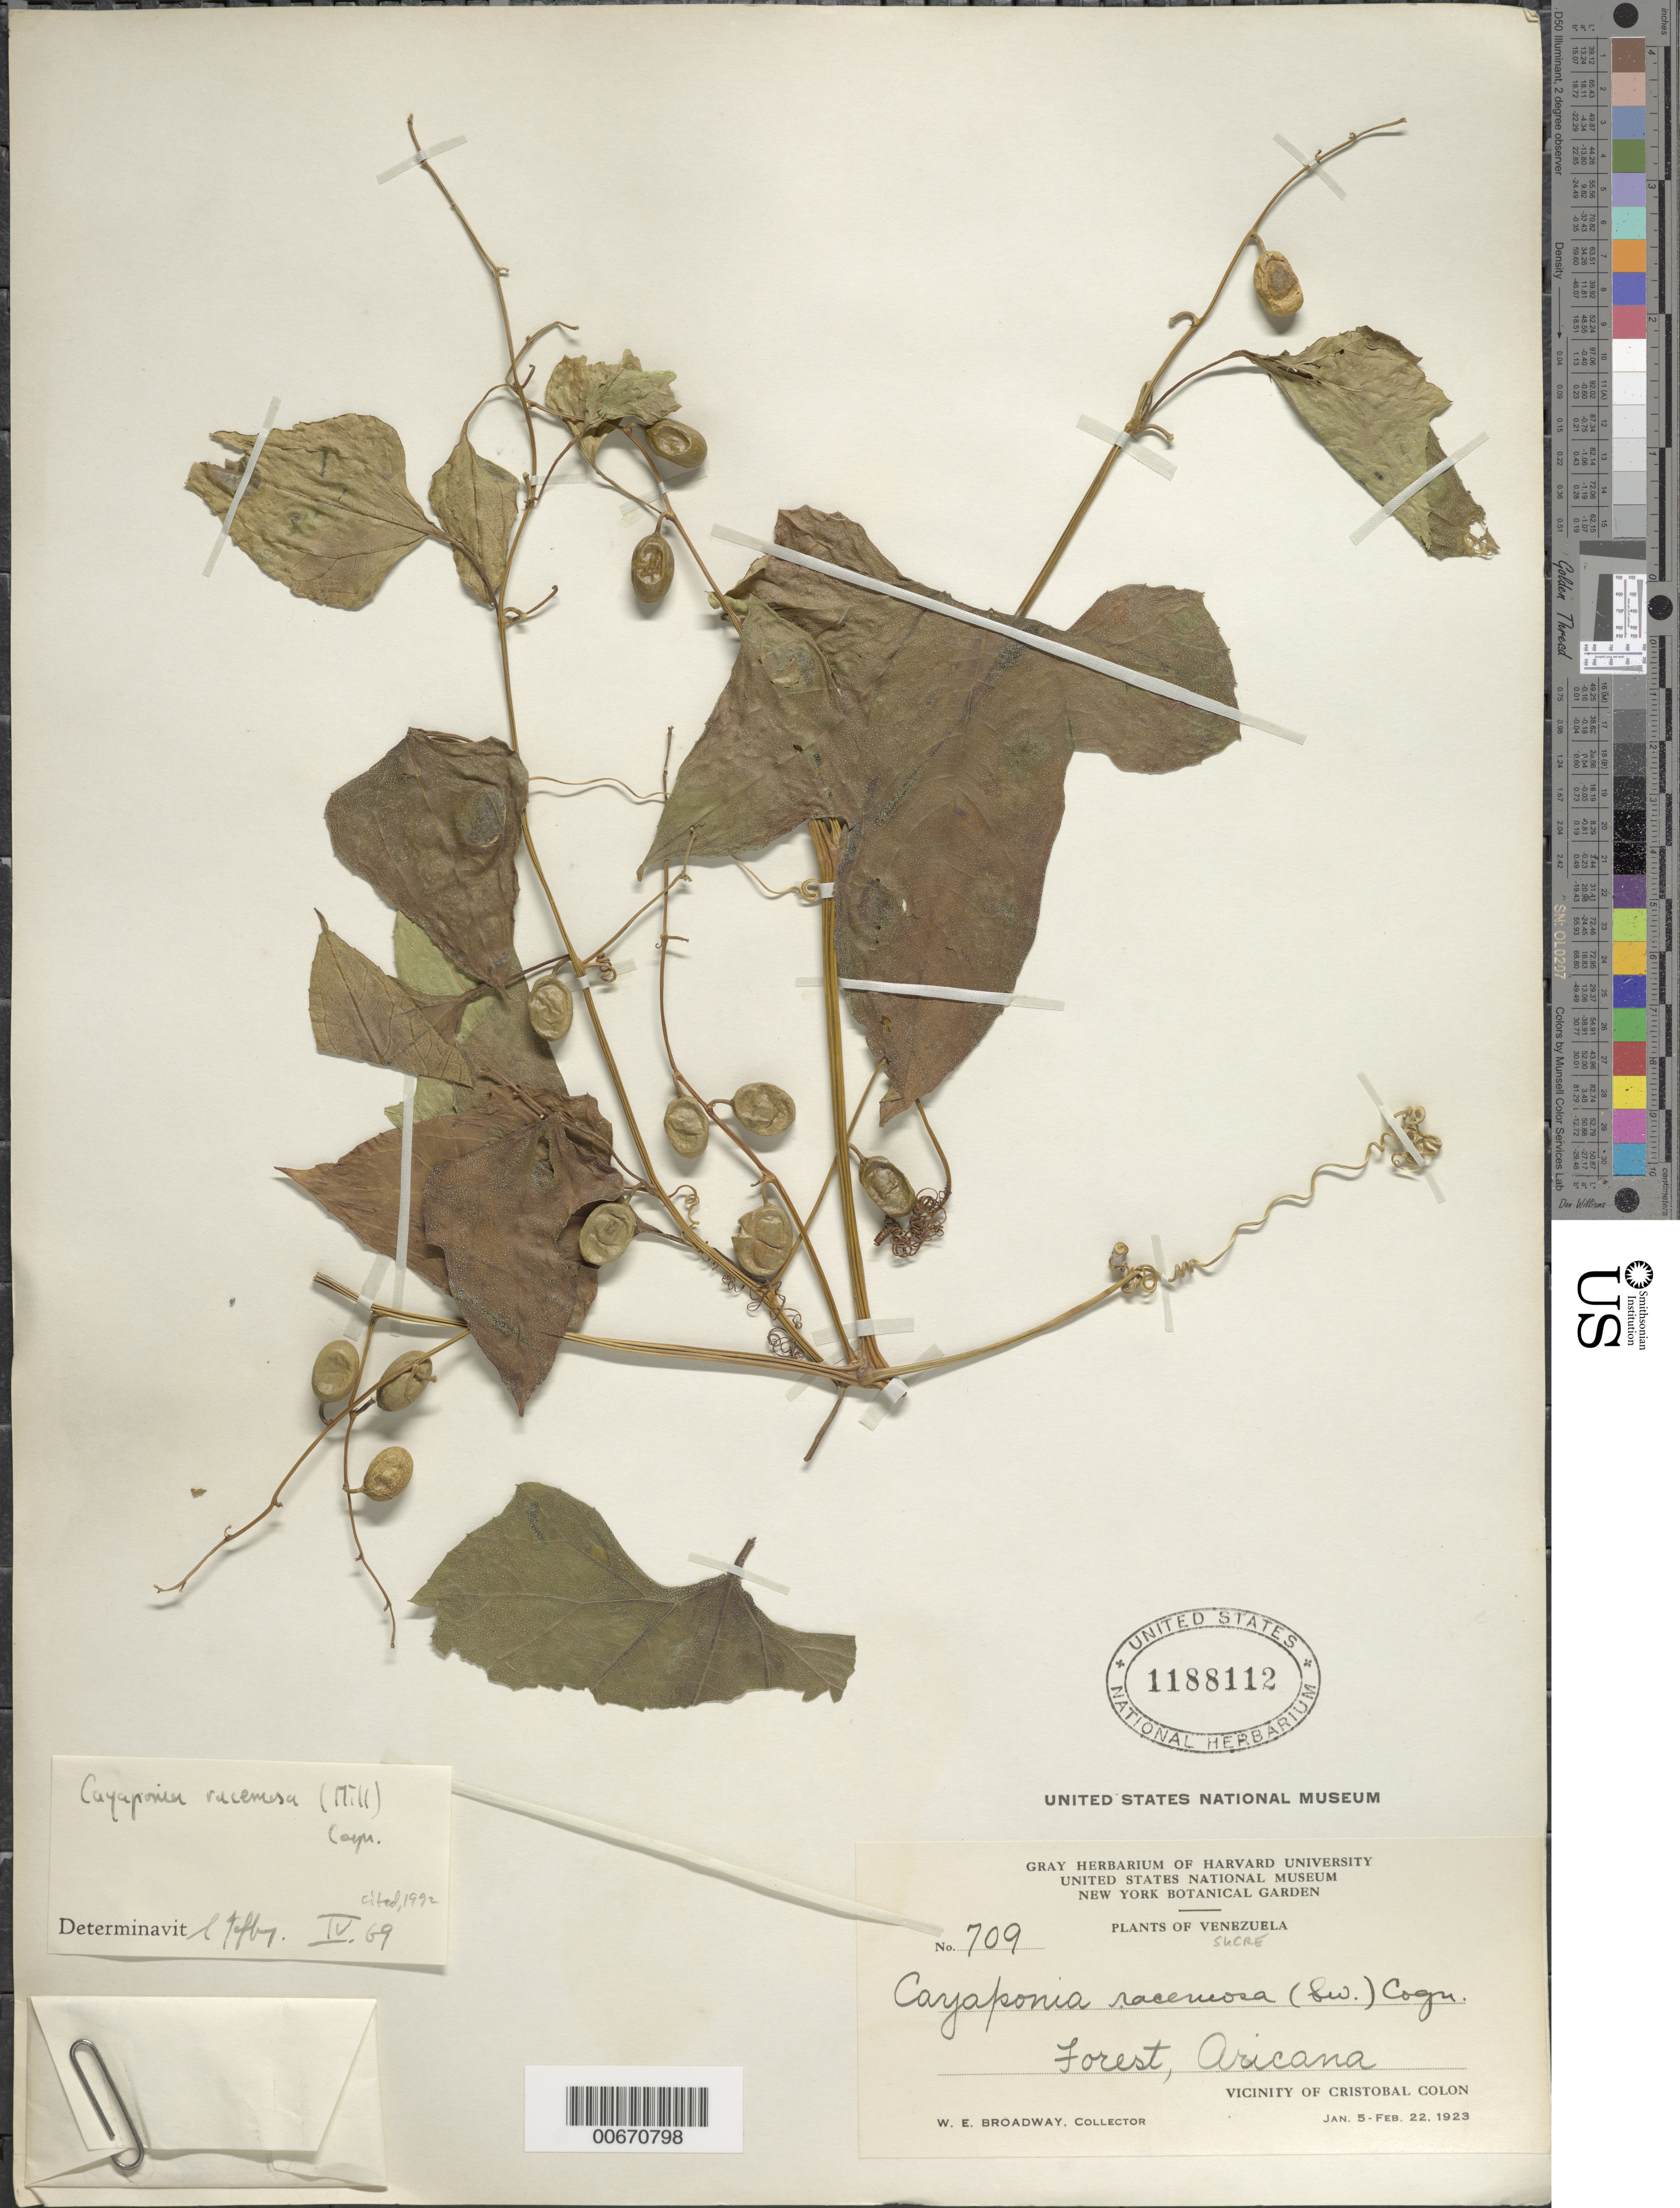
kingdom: Plantae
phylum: Tracheophyta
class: Magnoliopsida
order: Cucurbitales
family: Cucurbitaceae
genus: Cayaponia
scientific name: Cayaponia racemosa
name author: (Mill.) Cogn.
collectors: W. E. Broadway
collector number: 709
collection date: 1923-01-05/1923-02-22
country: Venezuela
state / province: Sucre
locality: Aricana, Vicinity of Cristobal Colon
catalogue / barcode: US 1188112